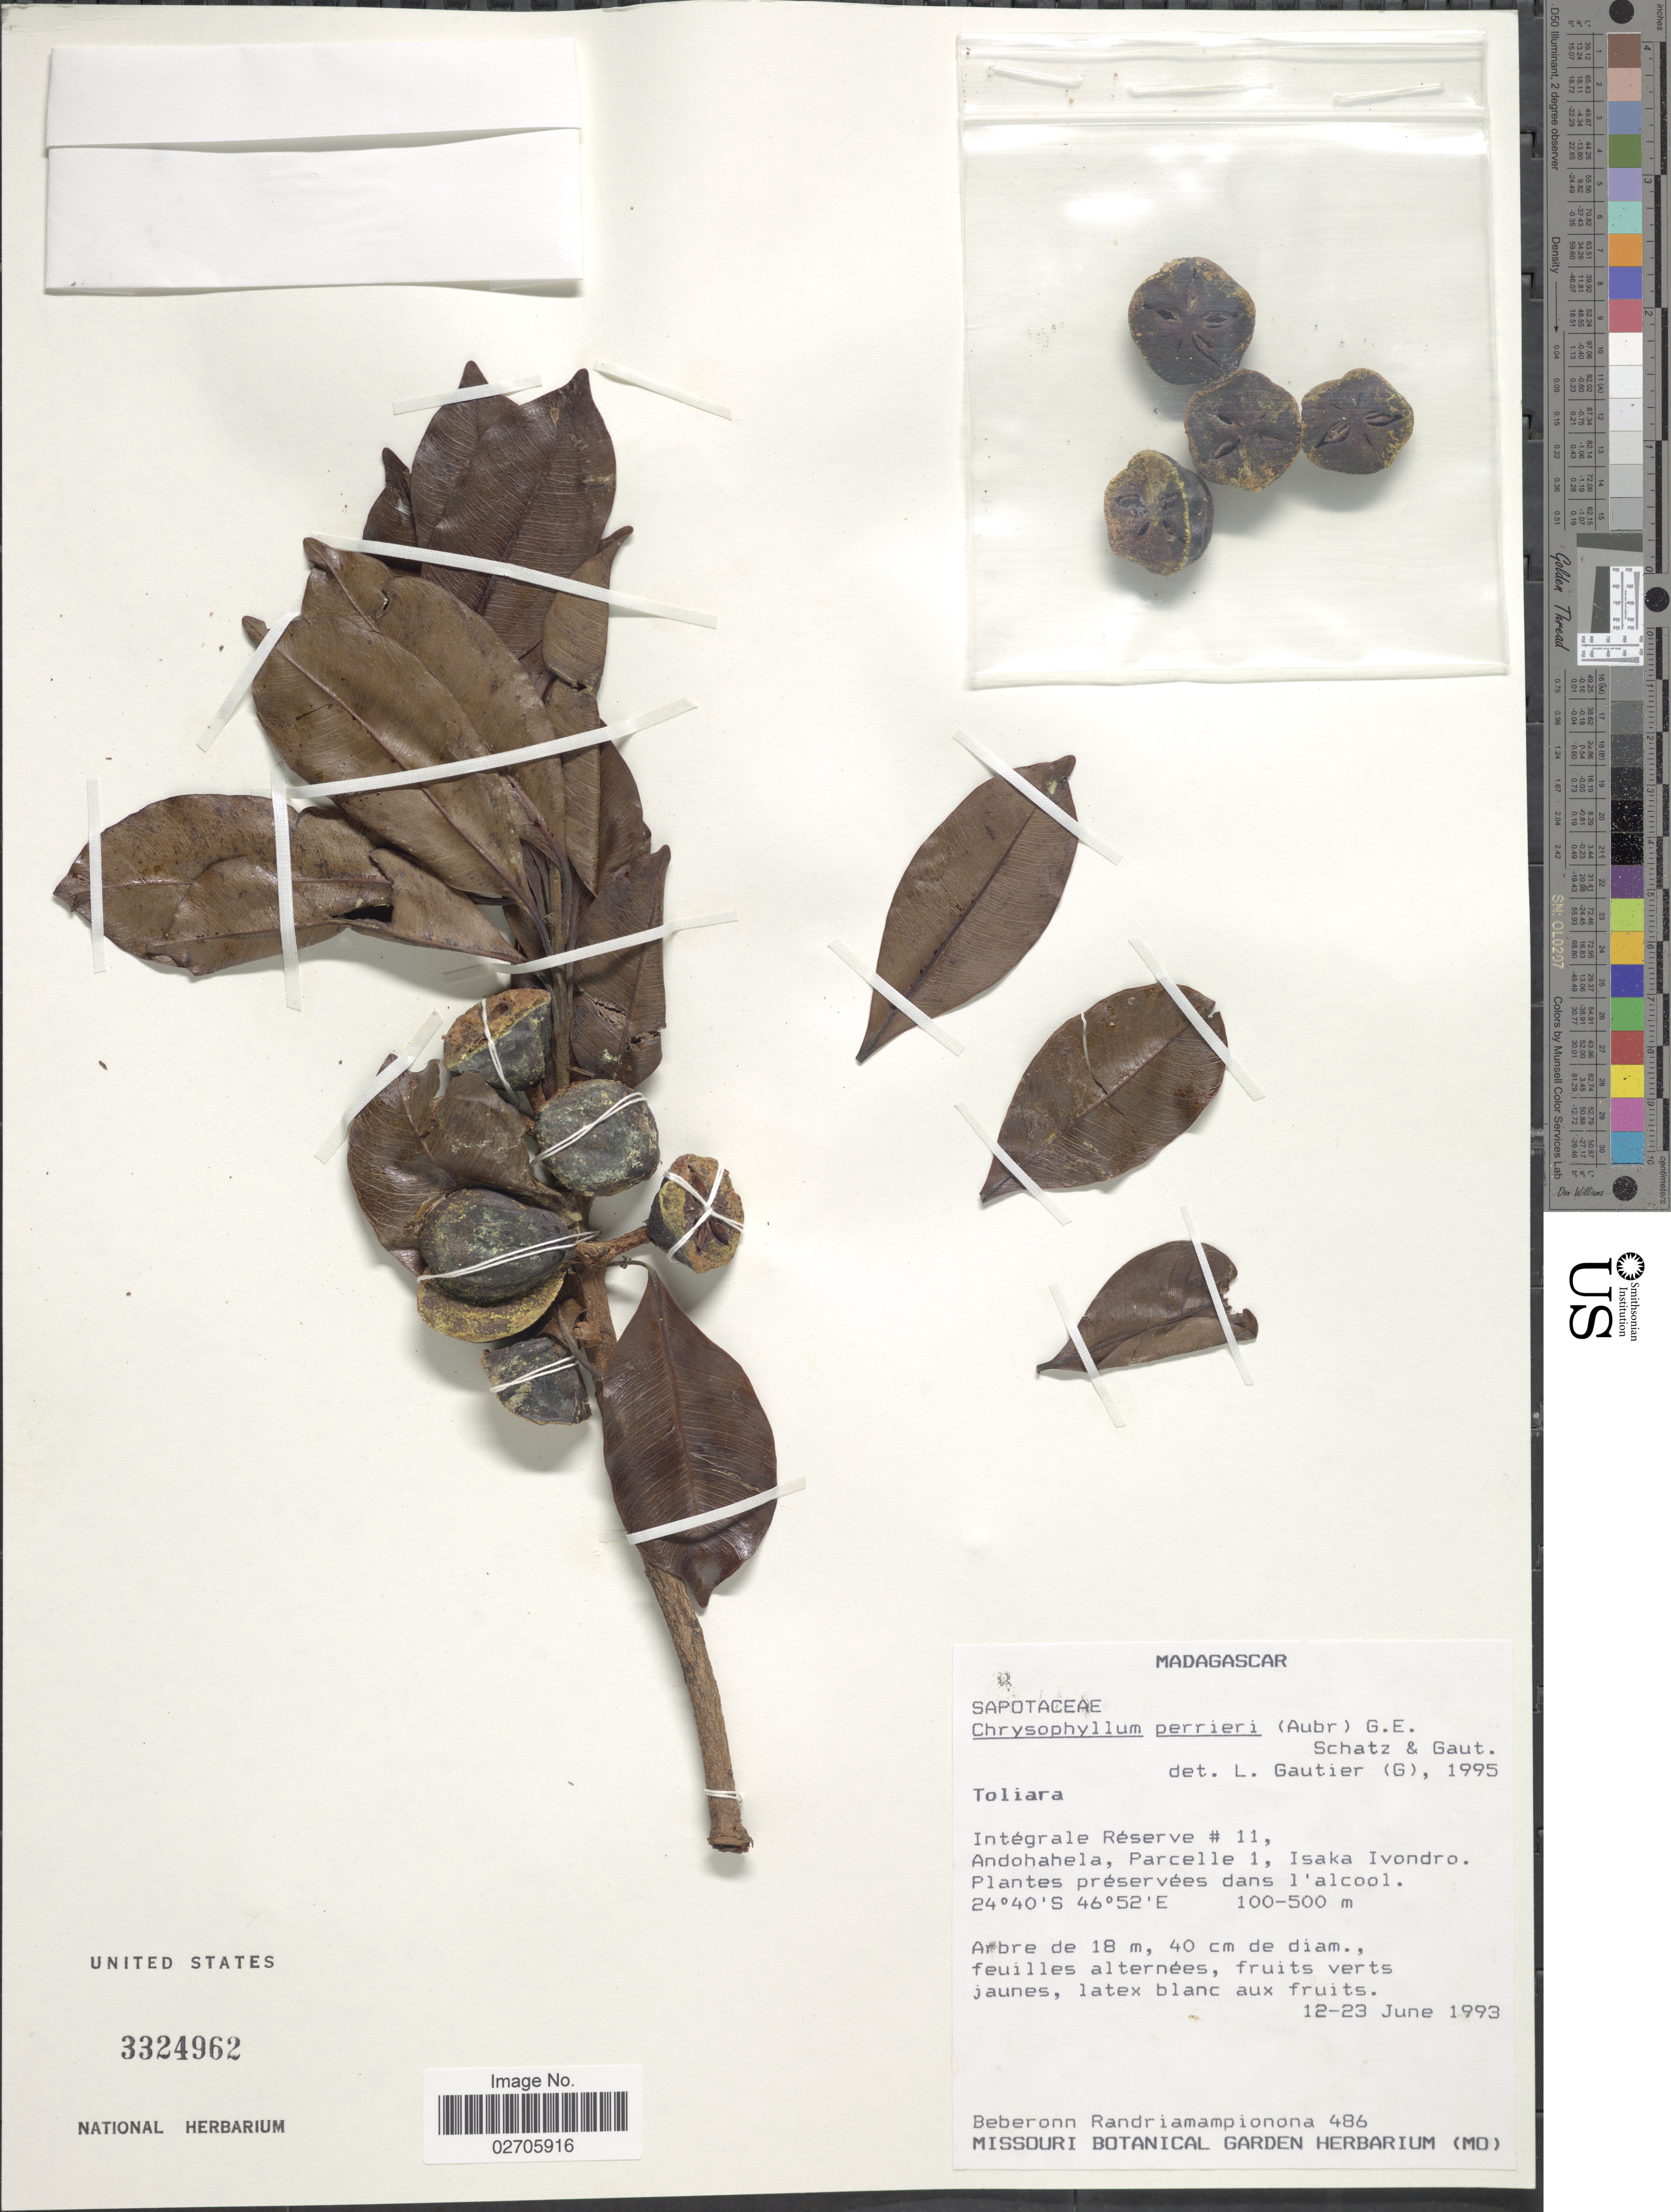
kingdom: Plantae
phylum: Tracheophyta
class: Magnoliopsida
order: Ericales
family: Sapotaceae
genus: Chrysophyllum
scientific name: Chrysophyllum perrieri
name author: G.E. Schatz & L.Gaut.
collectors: B. Randriamampionona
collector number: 486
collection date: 1993-06-12/1993-06-23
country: Madagascar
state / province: Anosy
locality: Intégrale Réserve # 11, Andohahela, Parcella 1, Isaka Ivondro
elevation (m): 100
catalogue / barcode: US 3324962